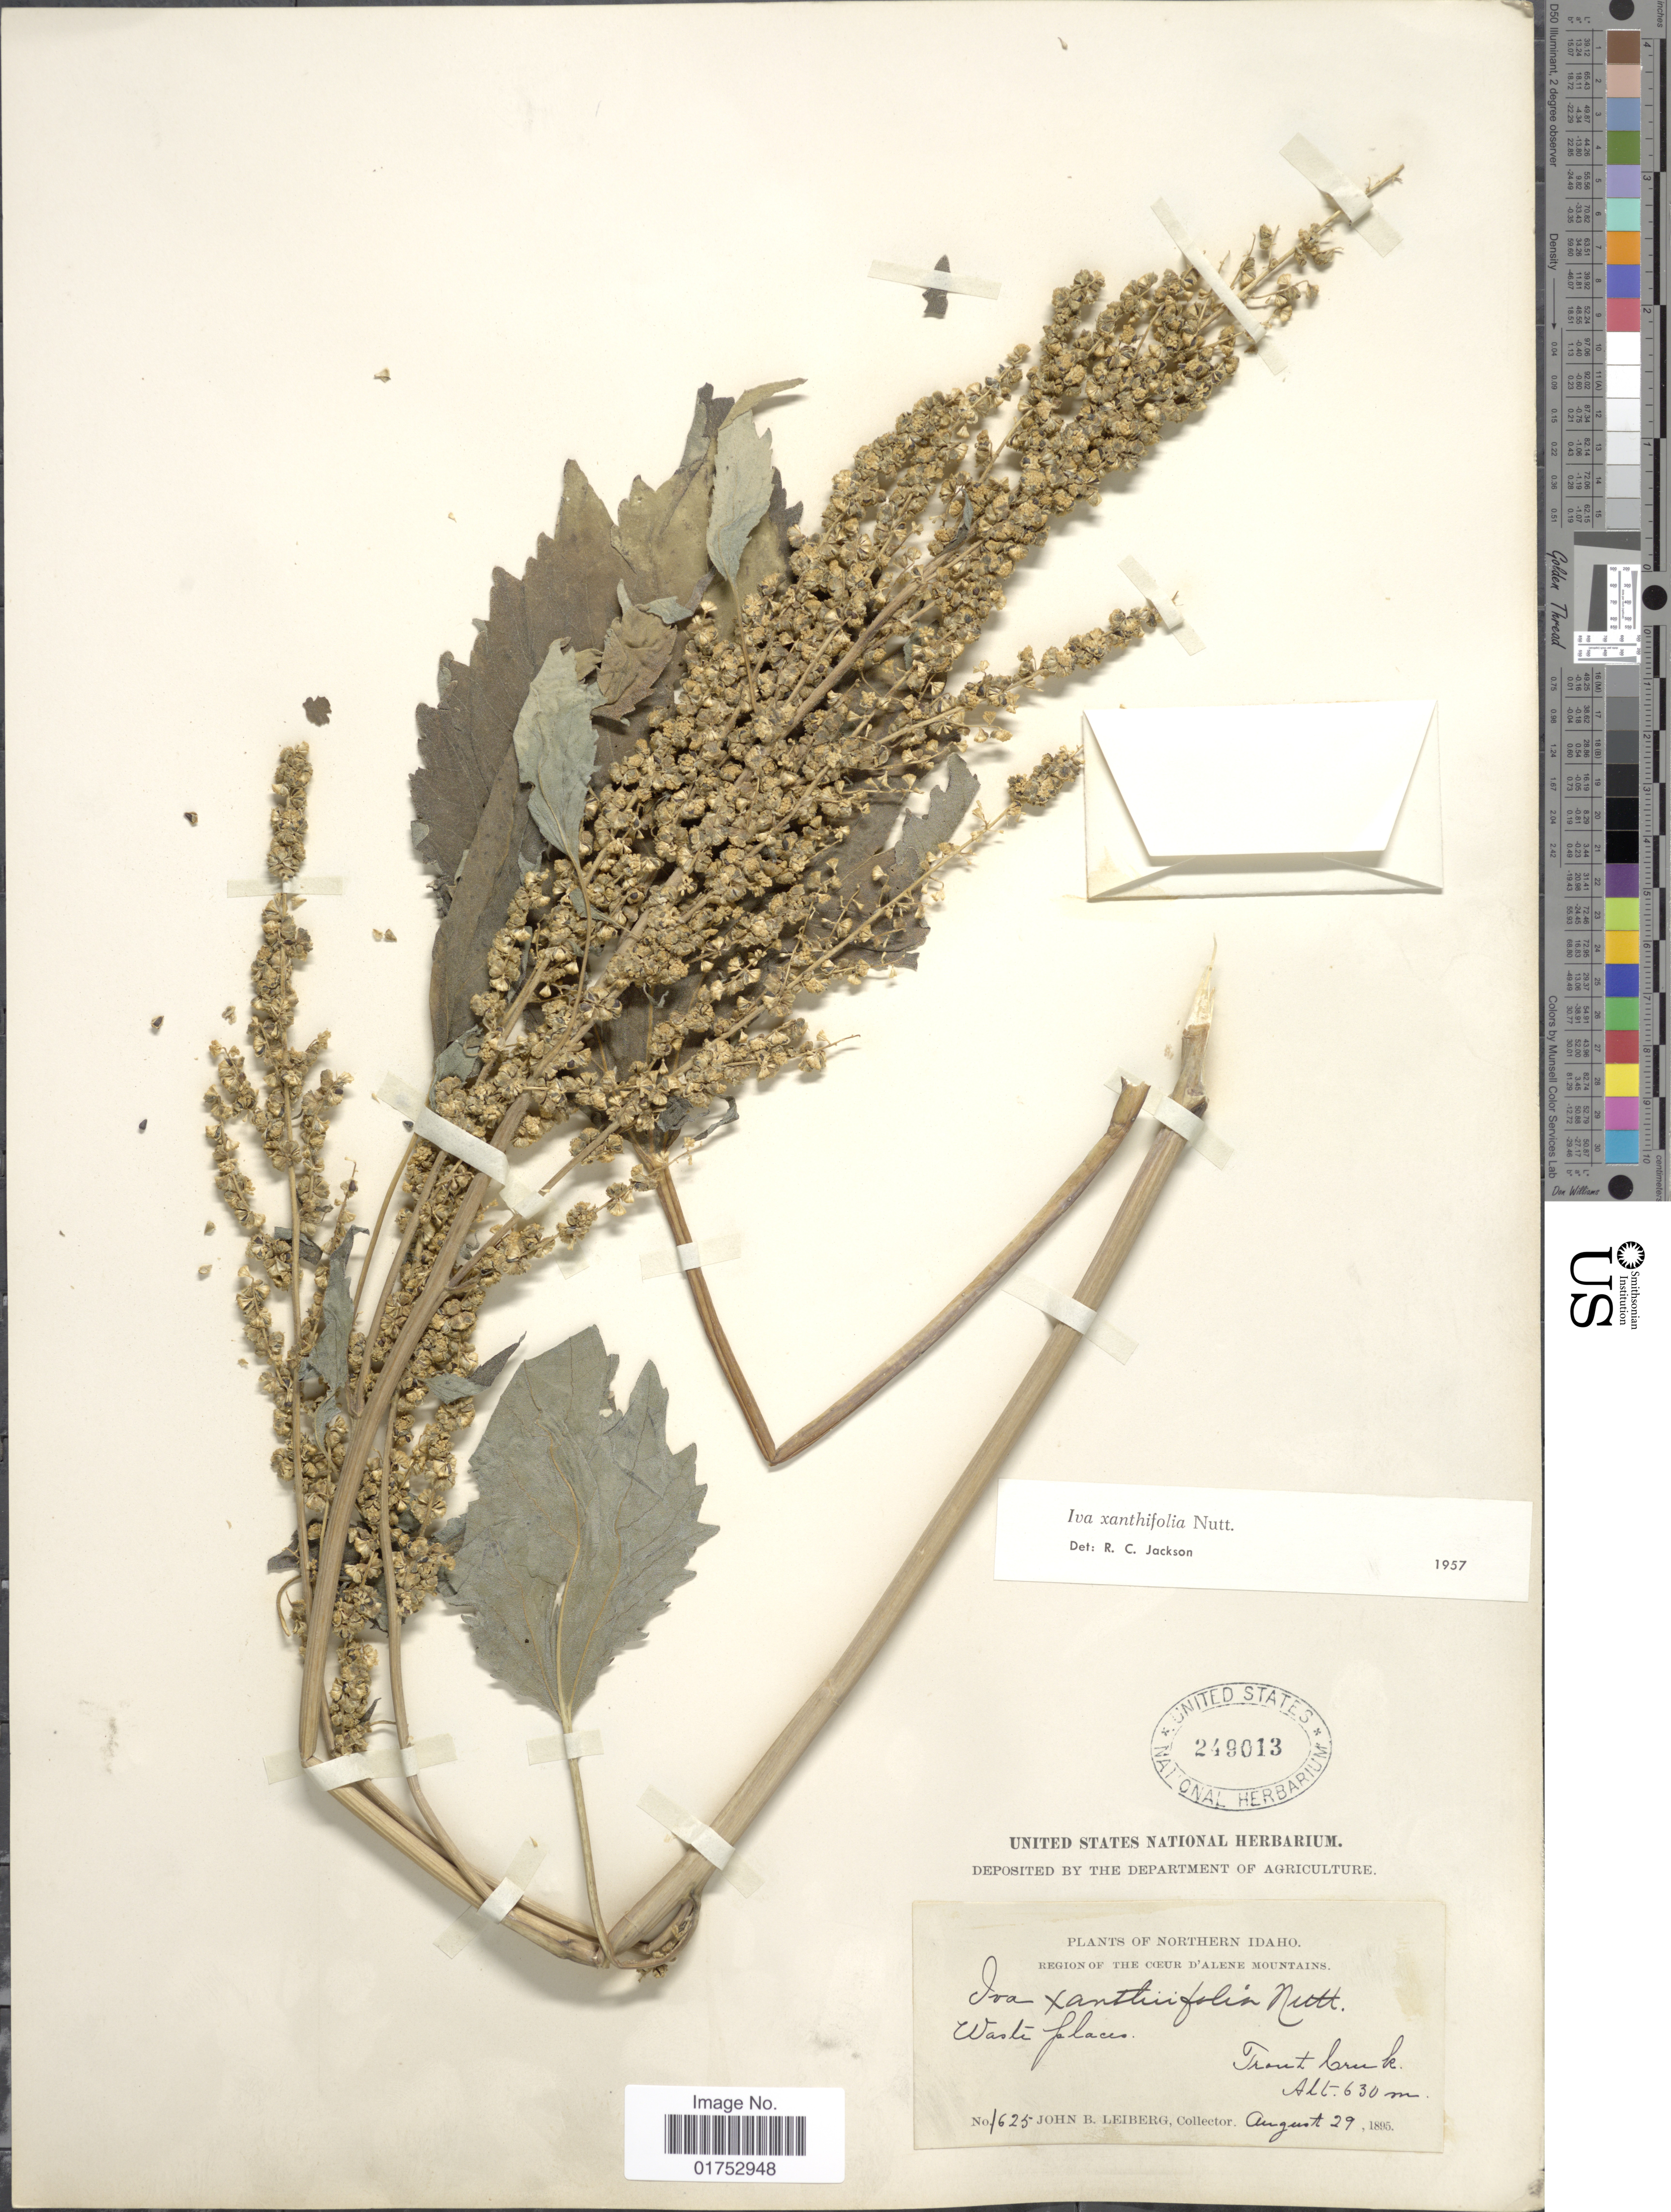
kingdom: Plantae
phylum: Tracheophyta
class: Magnoliopsida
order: Asterales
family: Asteraceae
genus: Iva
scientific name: Iva xanthifolia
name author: Nutt.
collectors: J. Leiberg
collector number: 1625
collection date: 1895-08-29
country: United States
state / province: Idaho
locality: Northern Idaho, region of the Coeur d'Alene Mountains, Front Creek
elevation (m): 630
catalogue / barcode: US 249013